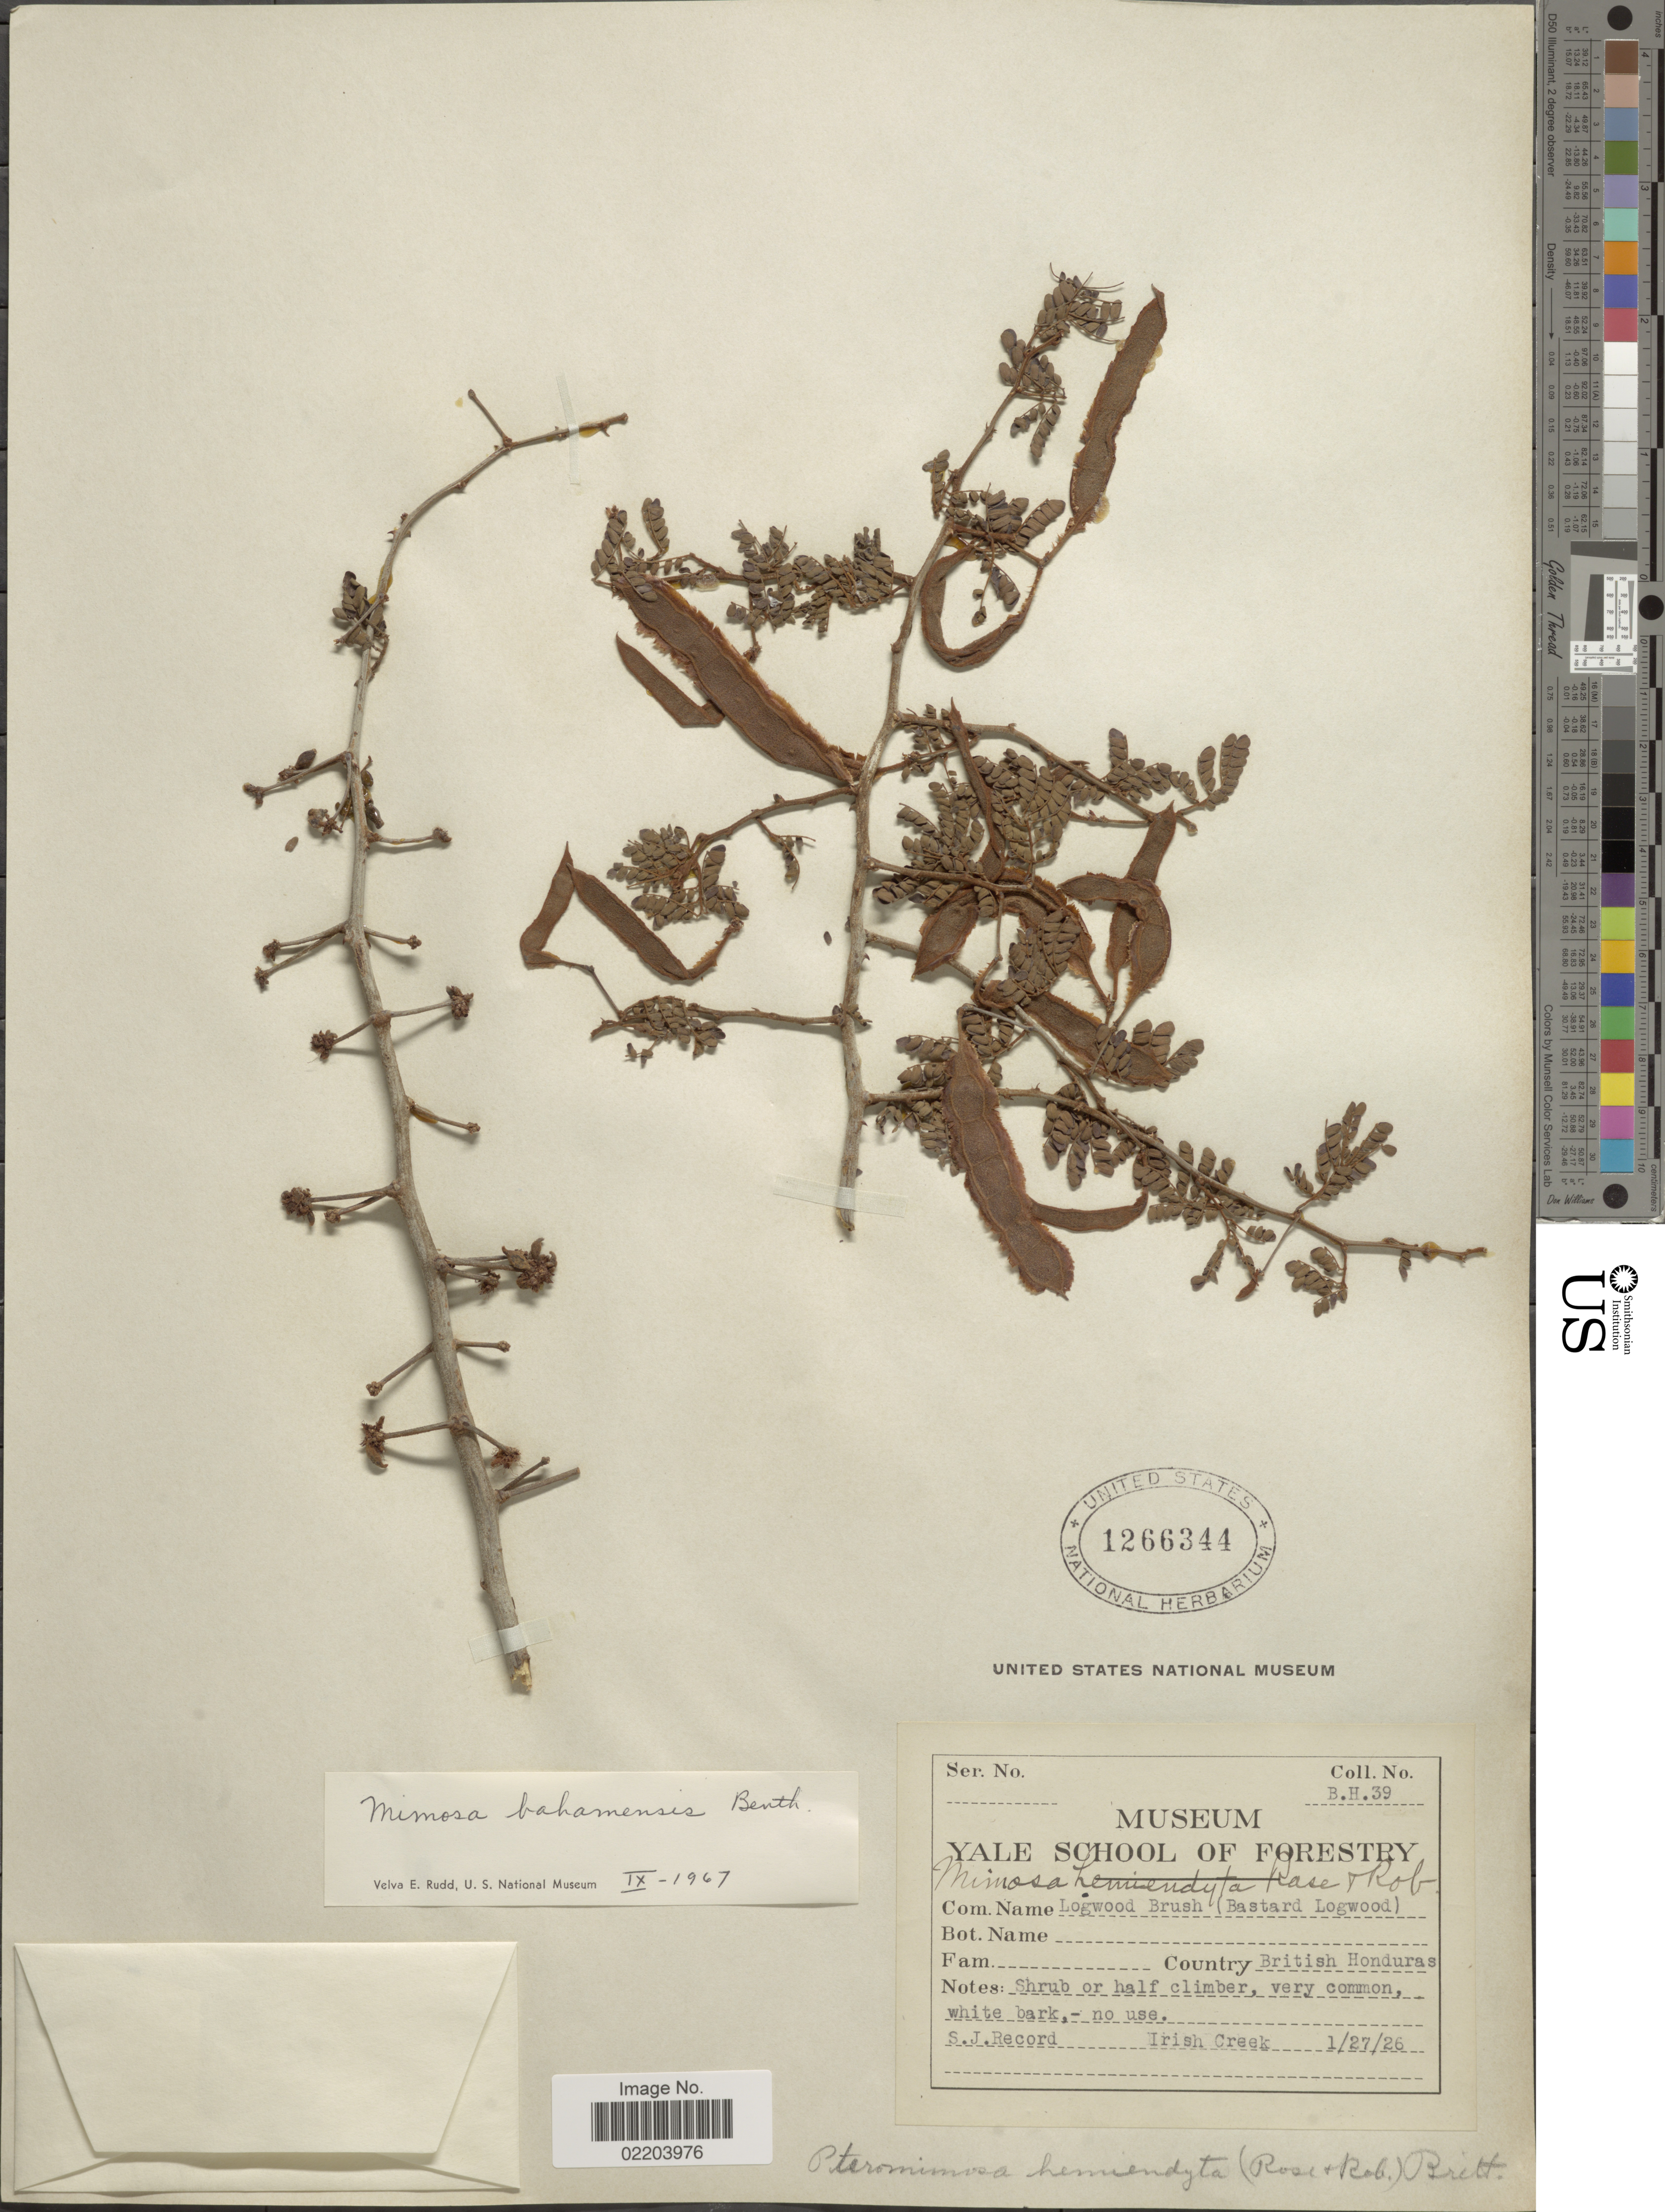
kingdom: Plantae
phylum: Tracheophyta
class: Magnoliopsida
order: Fabales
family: Fabaceae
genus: Mimosa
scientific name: Mimosa bahamensis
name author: Benth.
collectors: S. J. Record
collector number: B.H.39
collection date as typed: Transcribed d/m/y: 27/1/26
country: Belize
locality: British Honduras.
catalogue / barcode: US 1266344